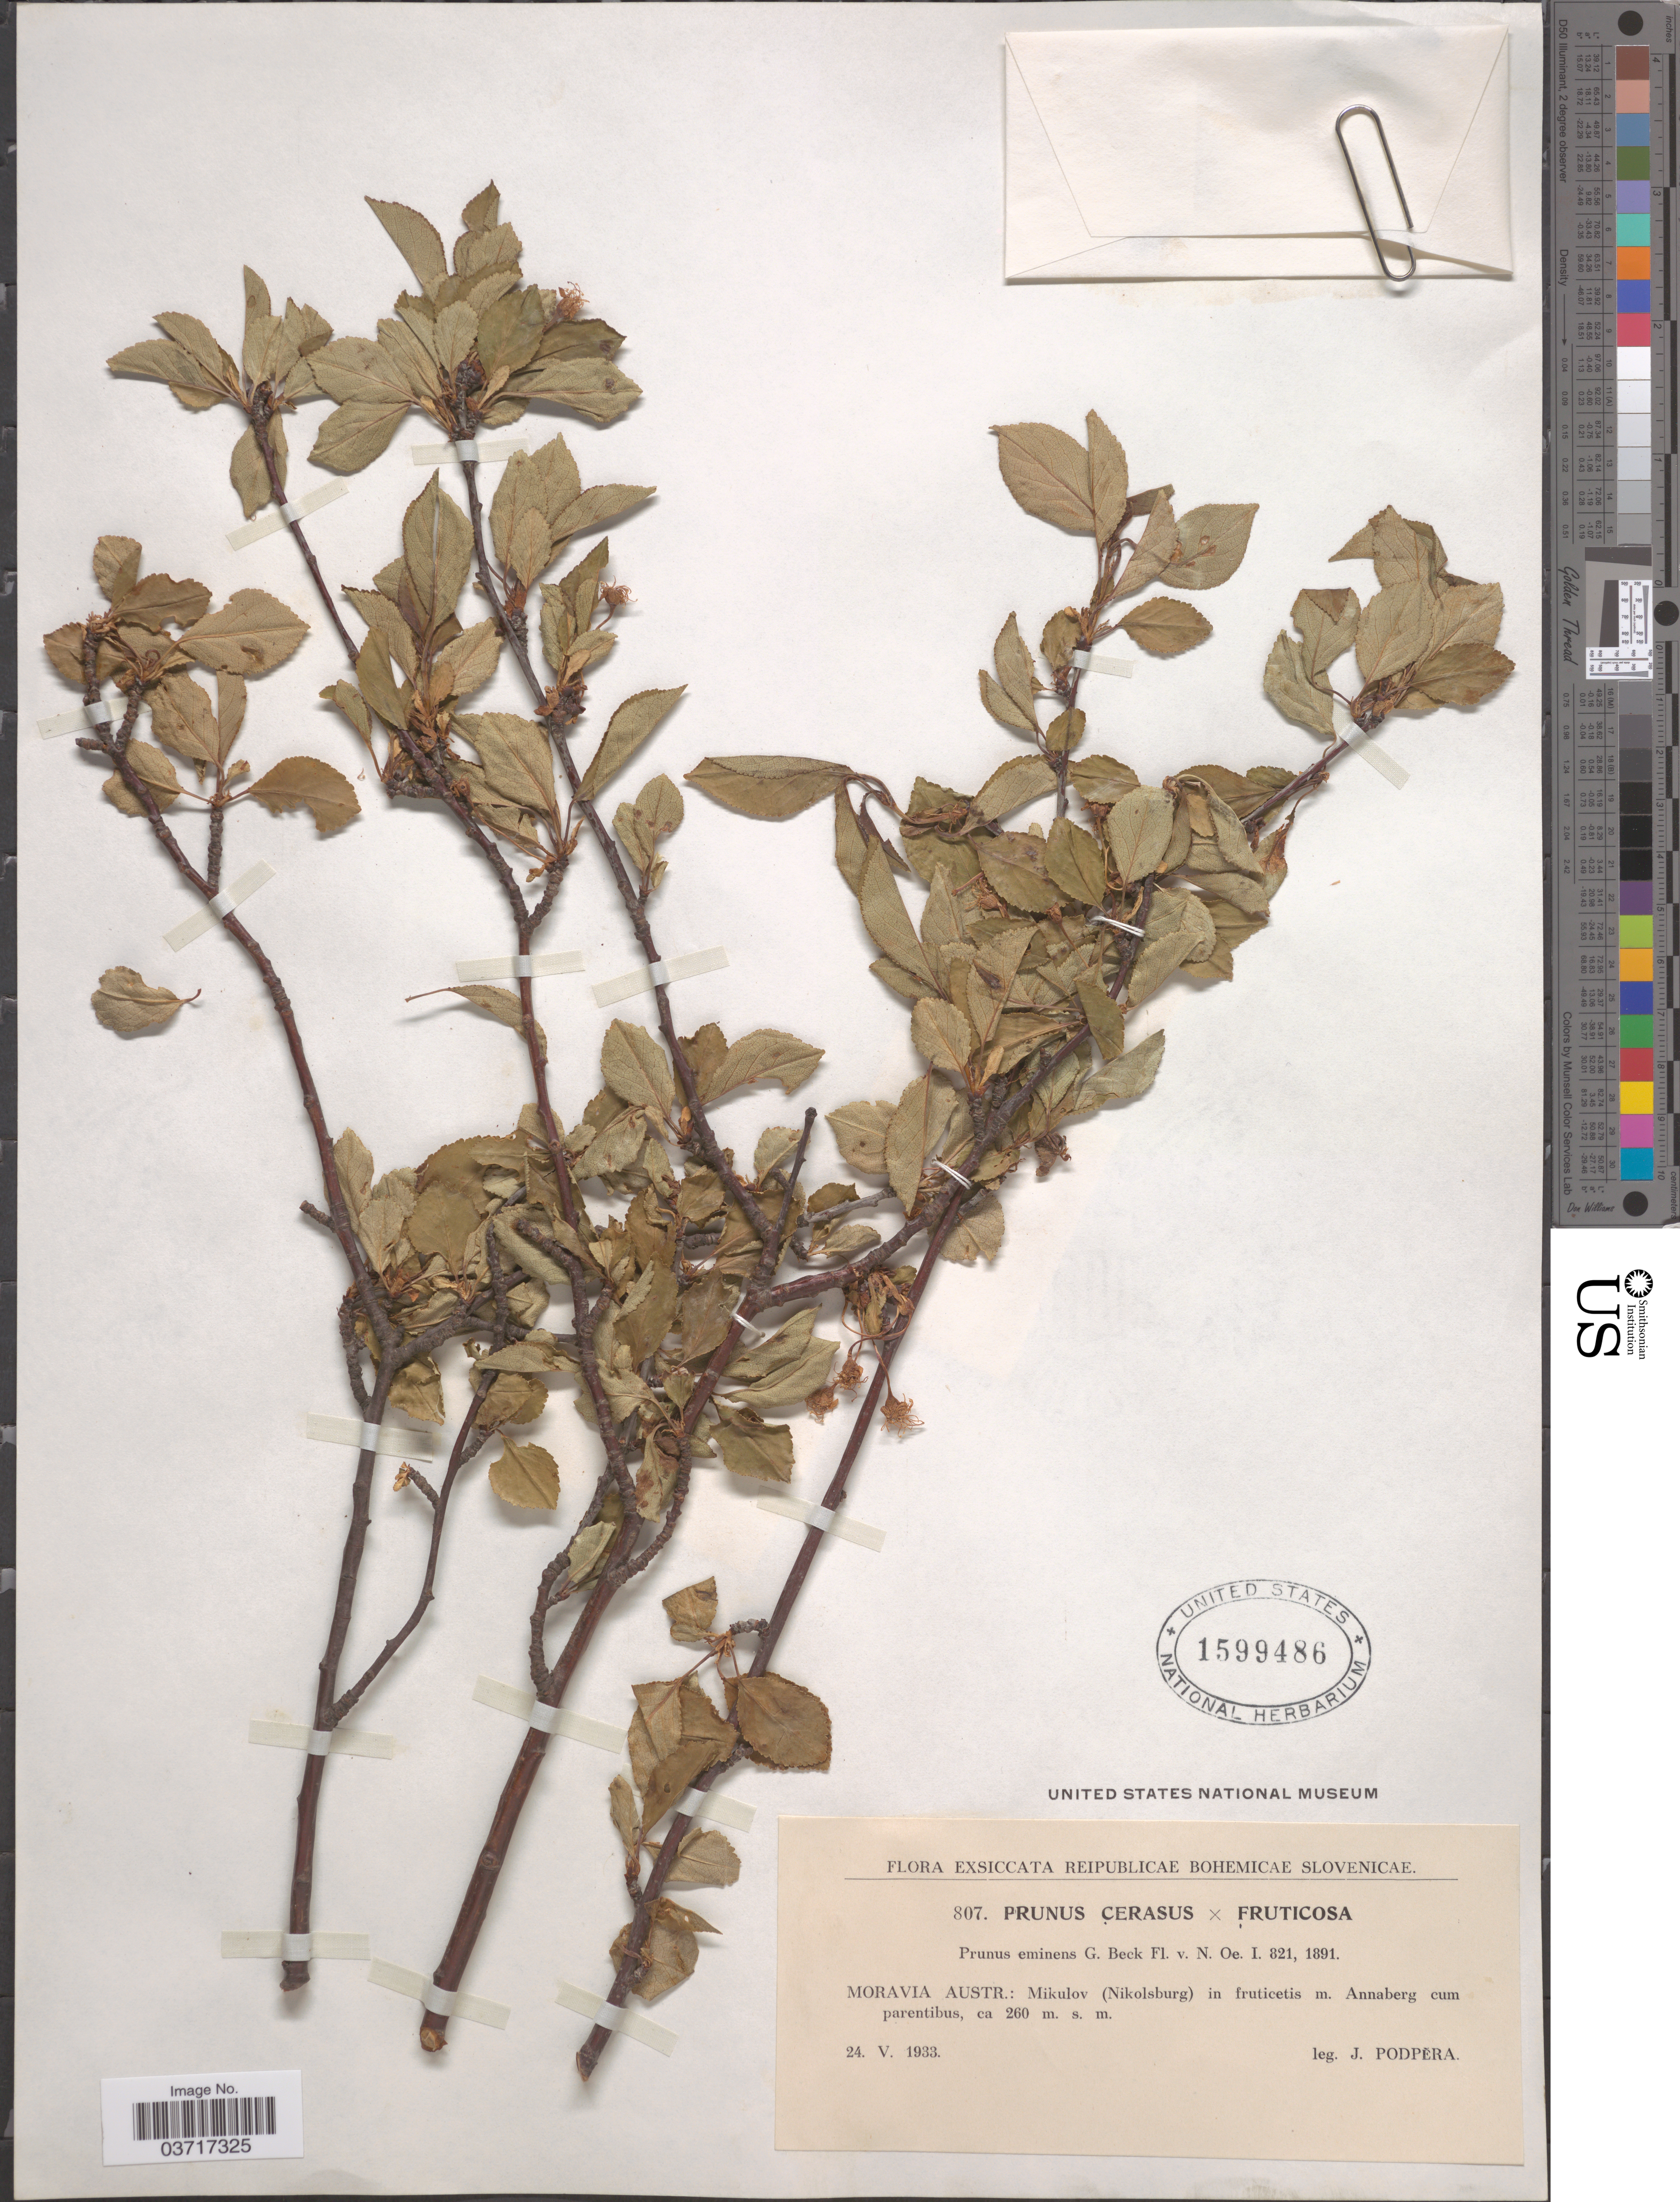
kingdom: Plantae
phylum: Tracheophyta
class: Magnoliopsida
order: Rosales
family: Rosaceae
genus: Prunus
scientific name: Prunus cerasus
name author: L.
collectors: J. Podpera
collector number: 807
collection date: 1933-05-24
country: Czechia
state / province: South Moravian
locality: Mikulov (Nikolsburg) in fruticetis m. Annaberg cum parentibus.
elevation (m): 260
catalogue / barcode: US 1599486